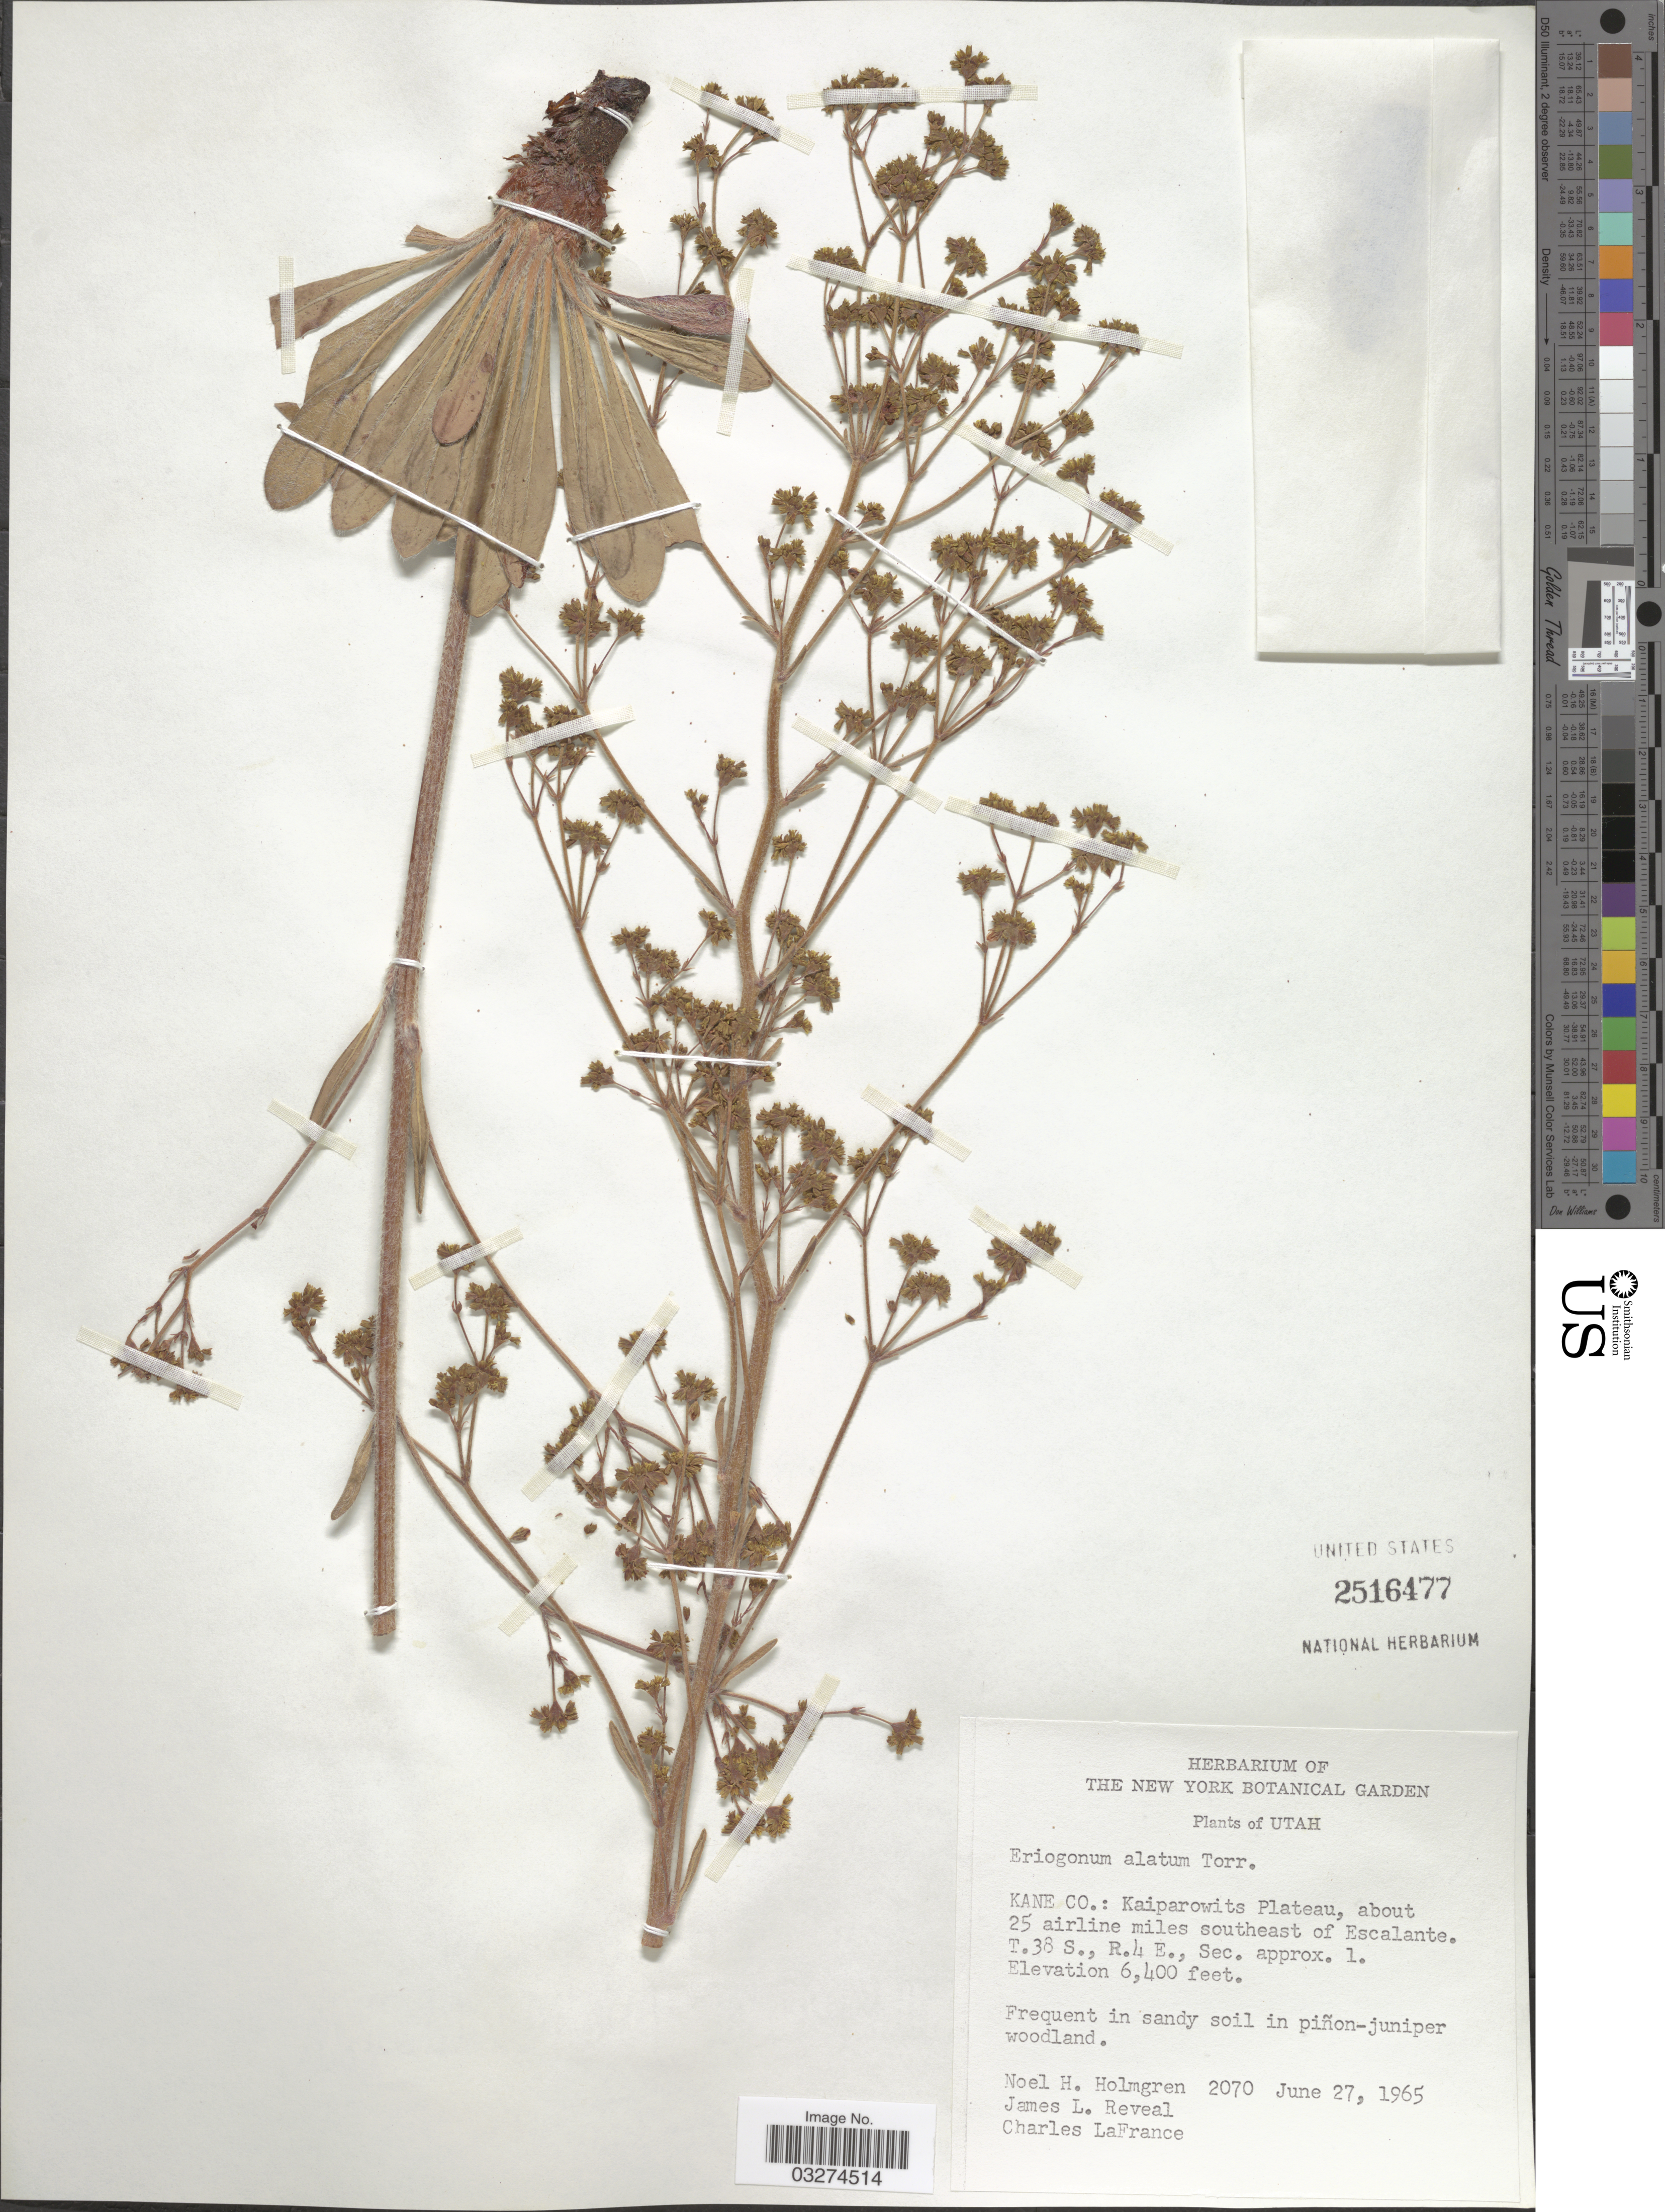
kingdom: Plantae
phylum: Tracheophyta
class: Magnoliopsida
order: Caryophyllales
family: Polygonaceae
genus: Eriogonum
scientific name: Eriogonum alatum var. alatum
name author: Torr.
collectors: N. H. Holmgren, J. L. Reveal & C. LaFrance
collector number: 2070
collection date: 1965-06-27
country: United States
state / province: Utah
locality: Kane Co.: Kaiparowits Plateau, about 25 airline miles southeast of Escalante. T.38 S., R.4 E., Sec. approx. 1.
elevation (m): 1951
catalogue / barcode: US 2516477